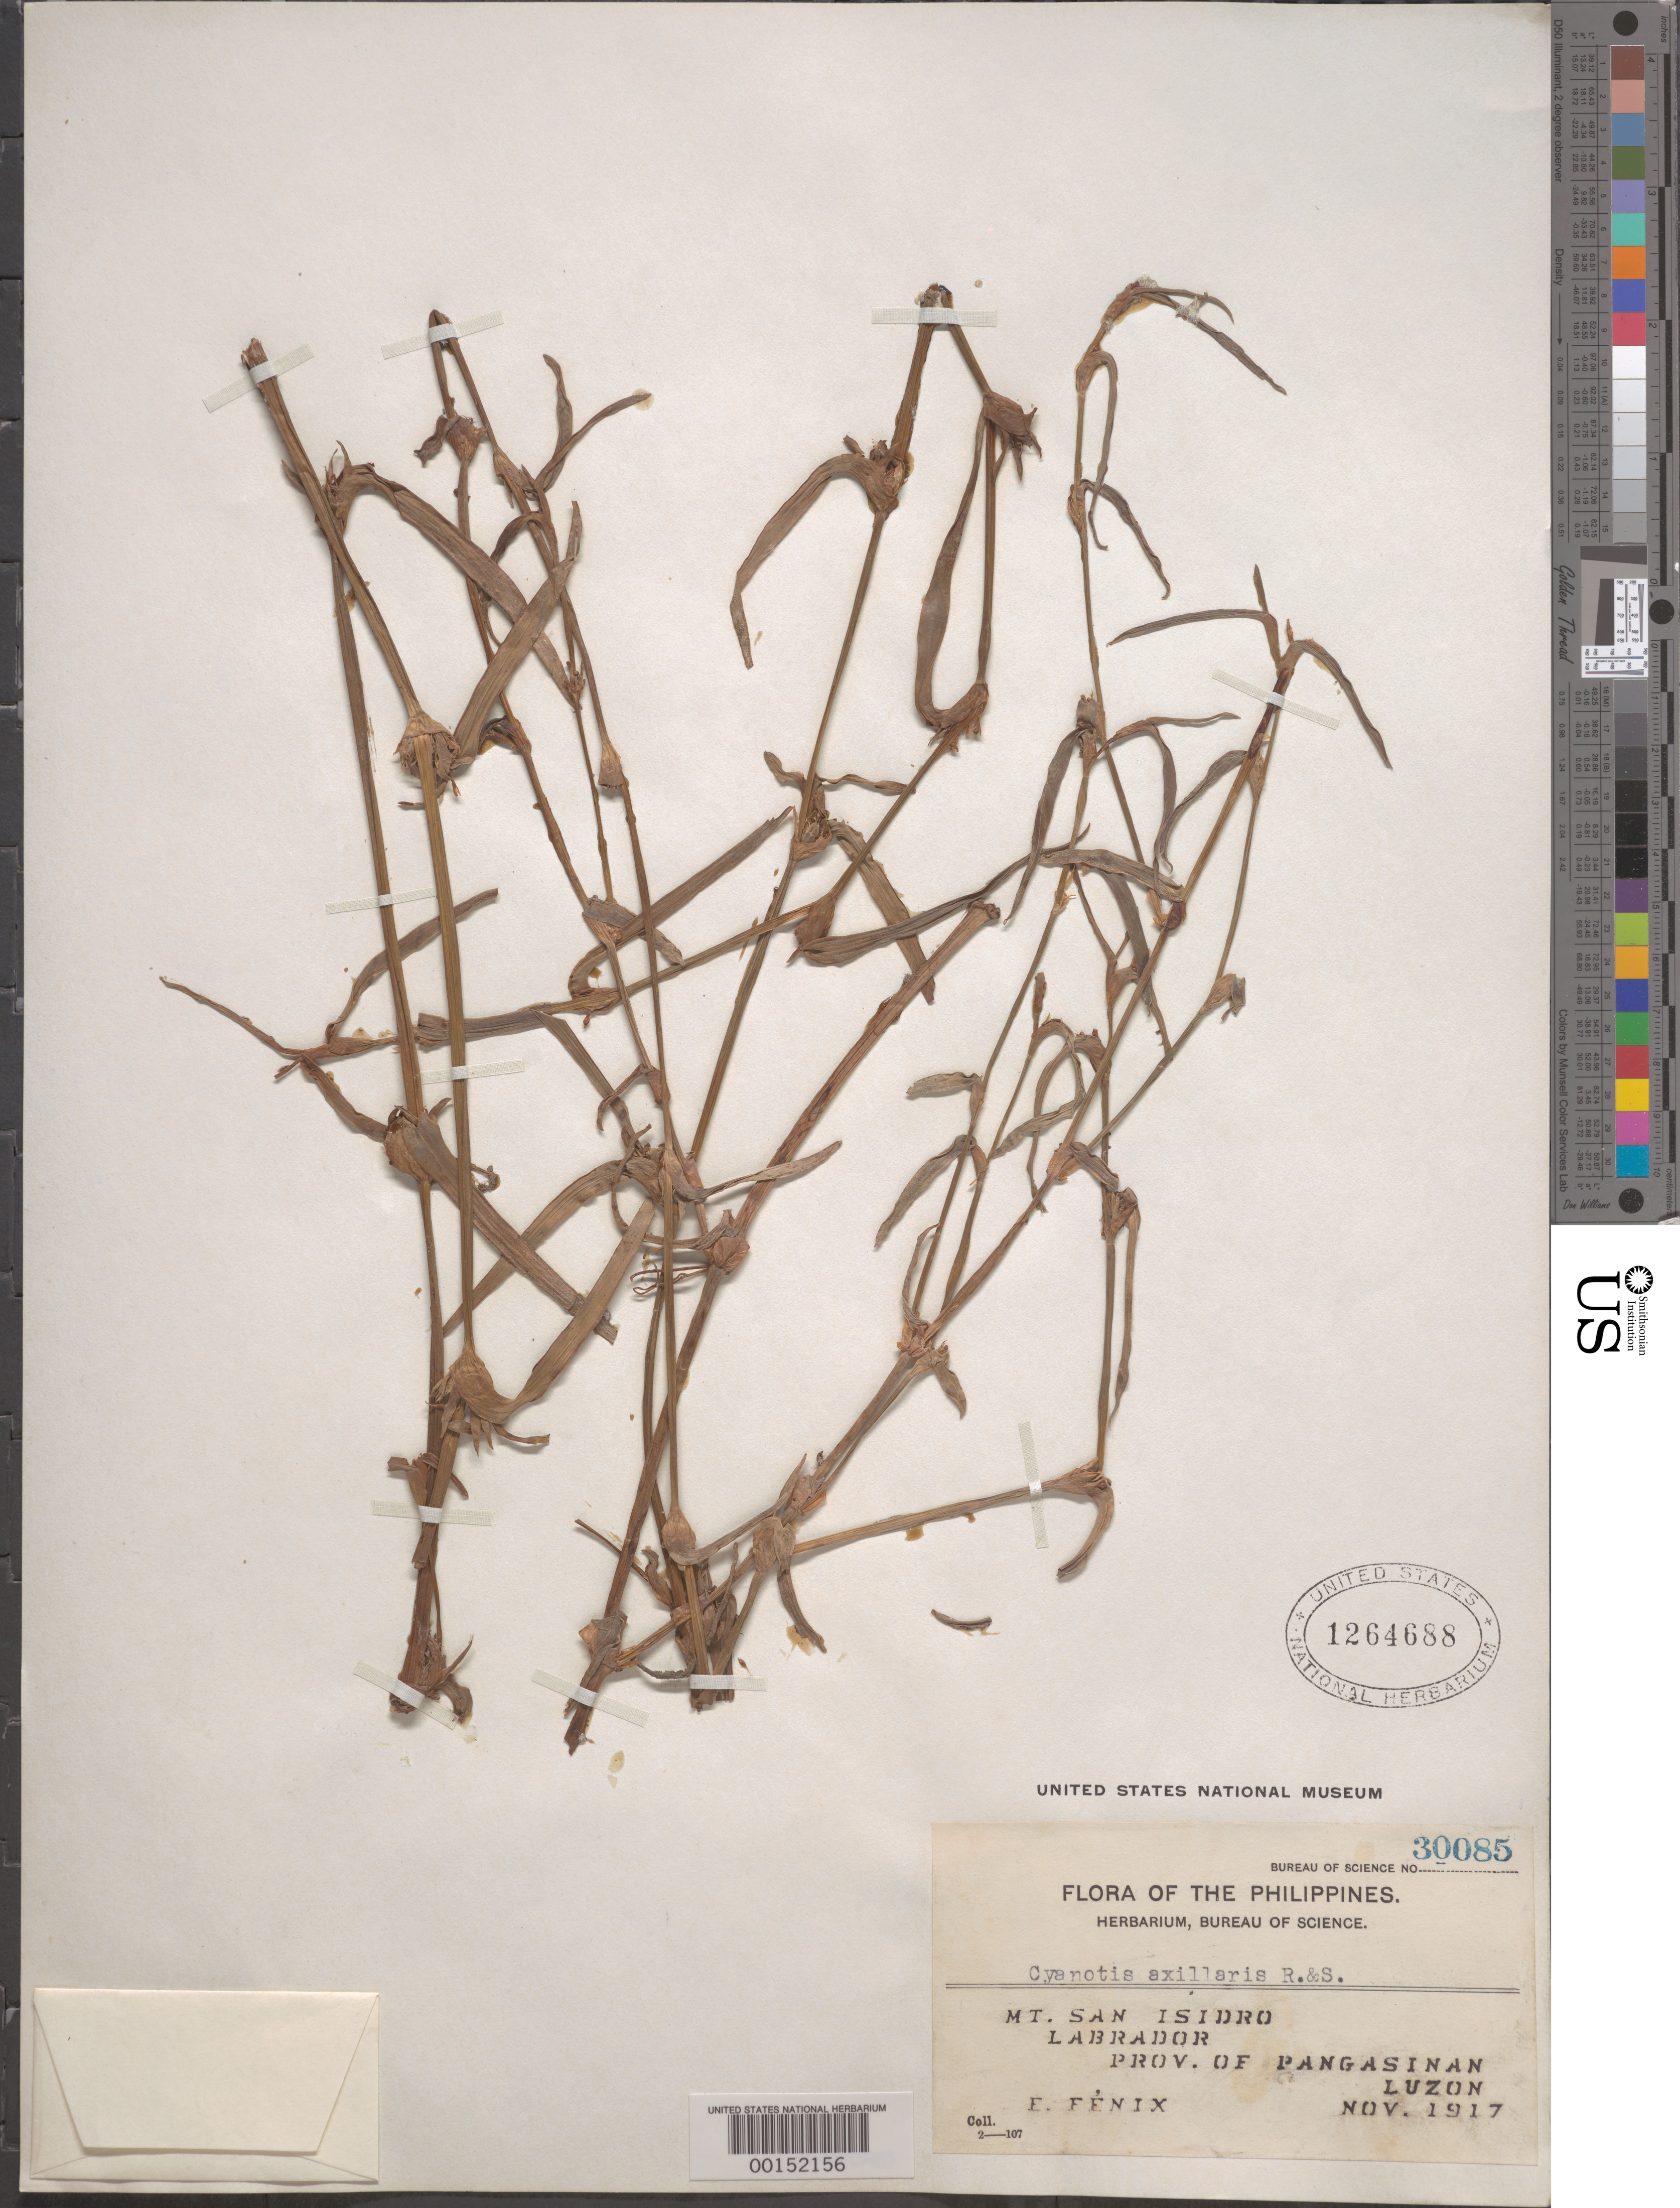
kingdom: Plantae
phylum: Tracheophyta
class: Liliopsida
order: Commelinales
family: Commelinaceae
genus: Cyanotis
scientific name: Cyanotis axillaris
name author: (L.) D. Don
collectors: E. Fenix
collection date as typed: Nov 1917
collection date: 1917-11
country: Philippines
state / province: Ilocos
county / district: Pangasinan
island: Luzon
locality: Mt. san isidro, labrador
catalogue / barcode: US 1264688